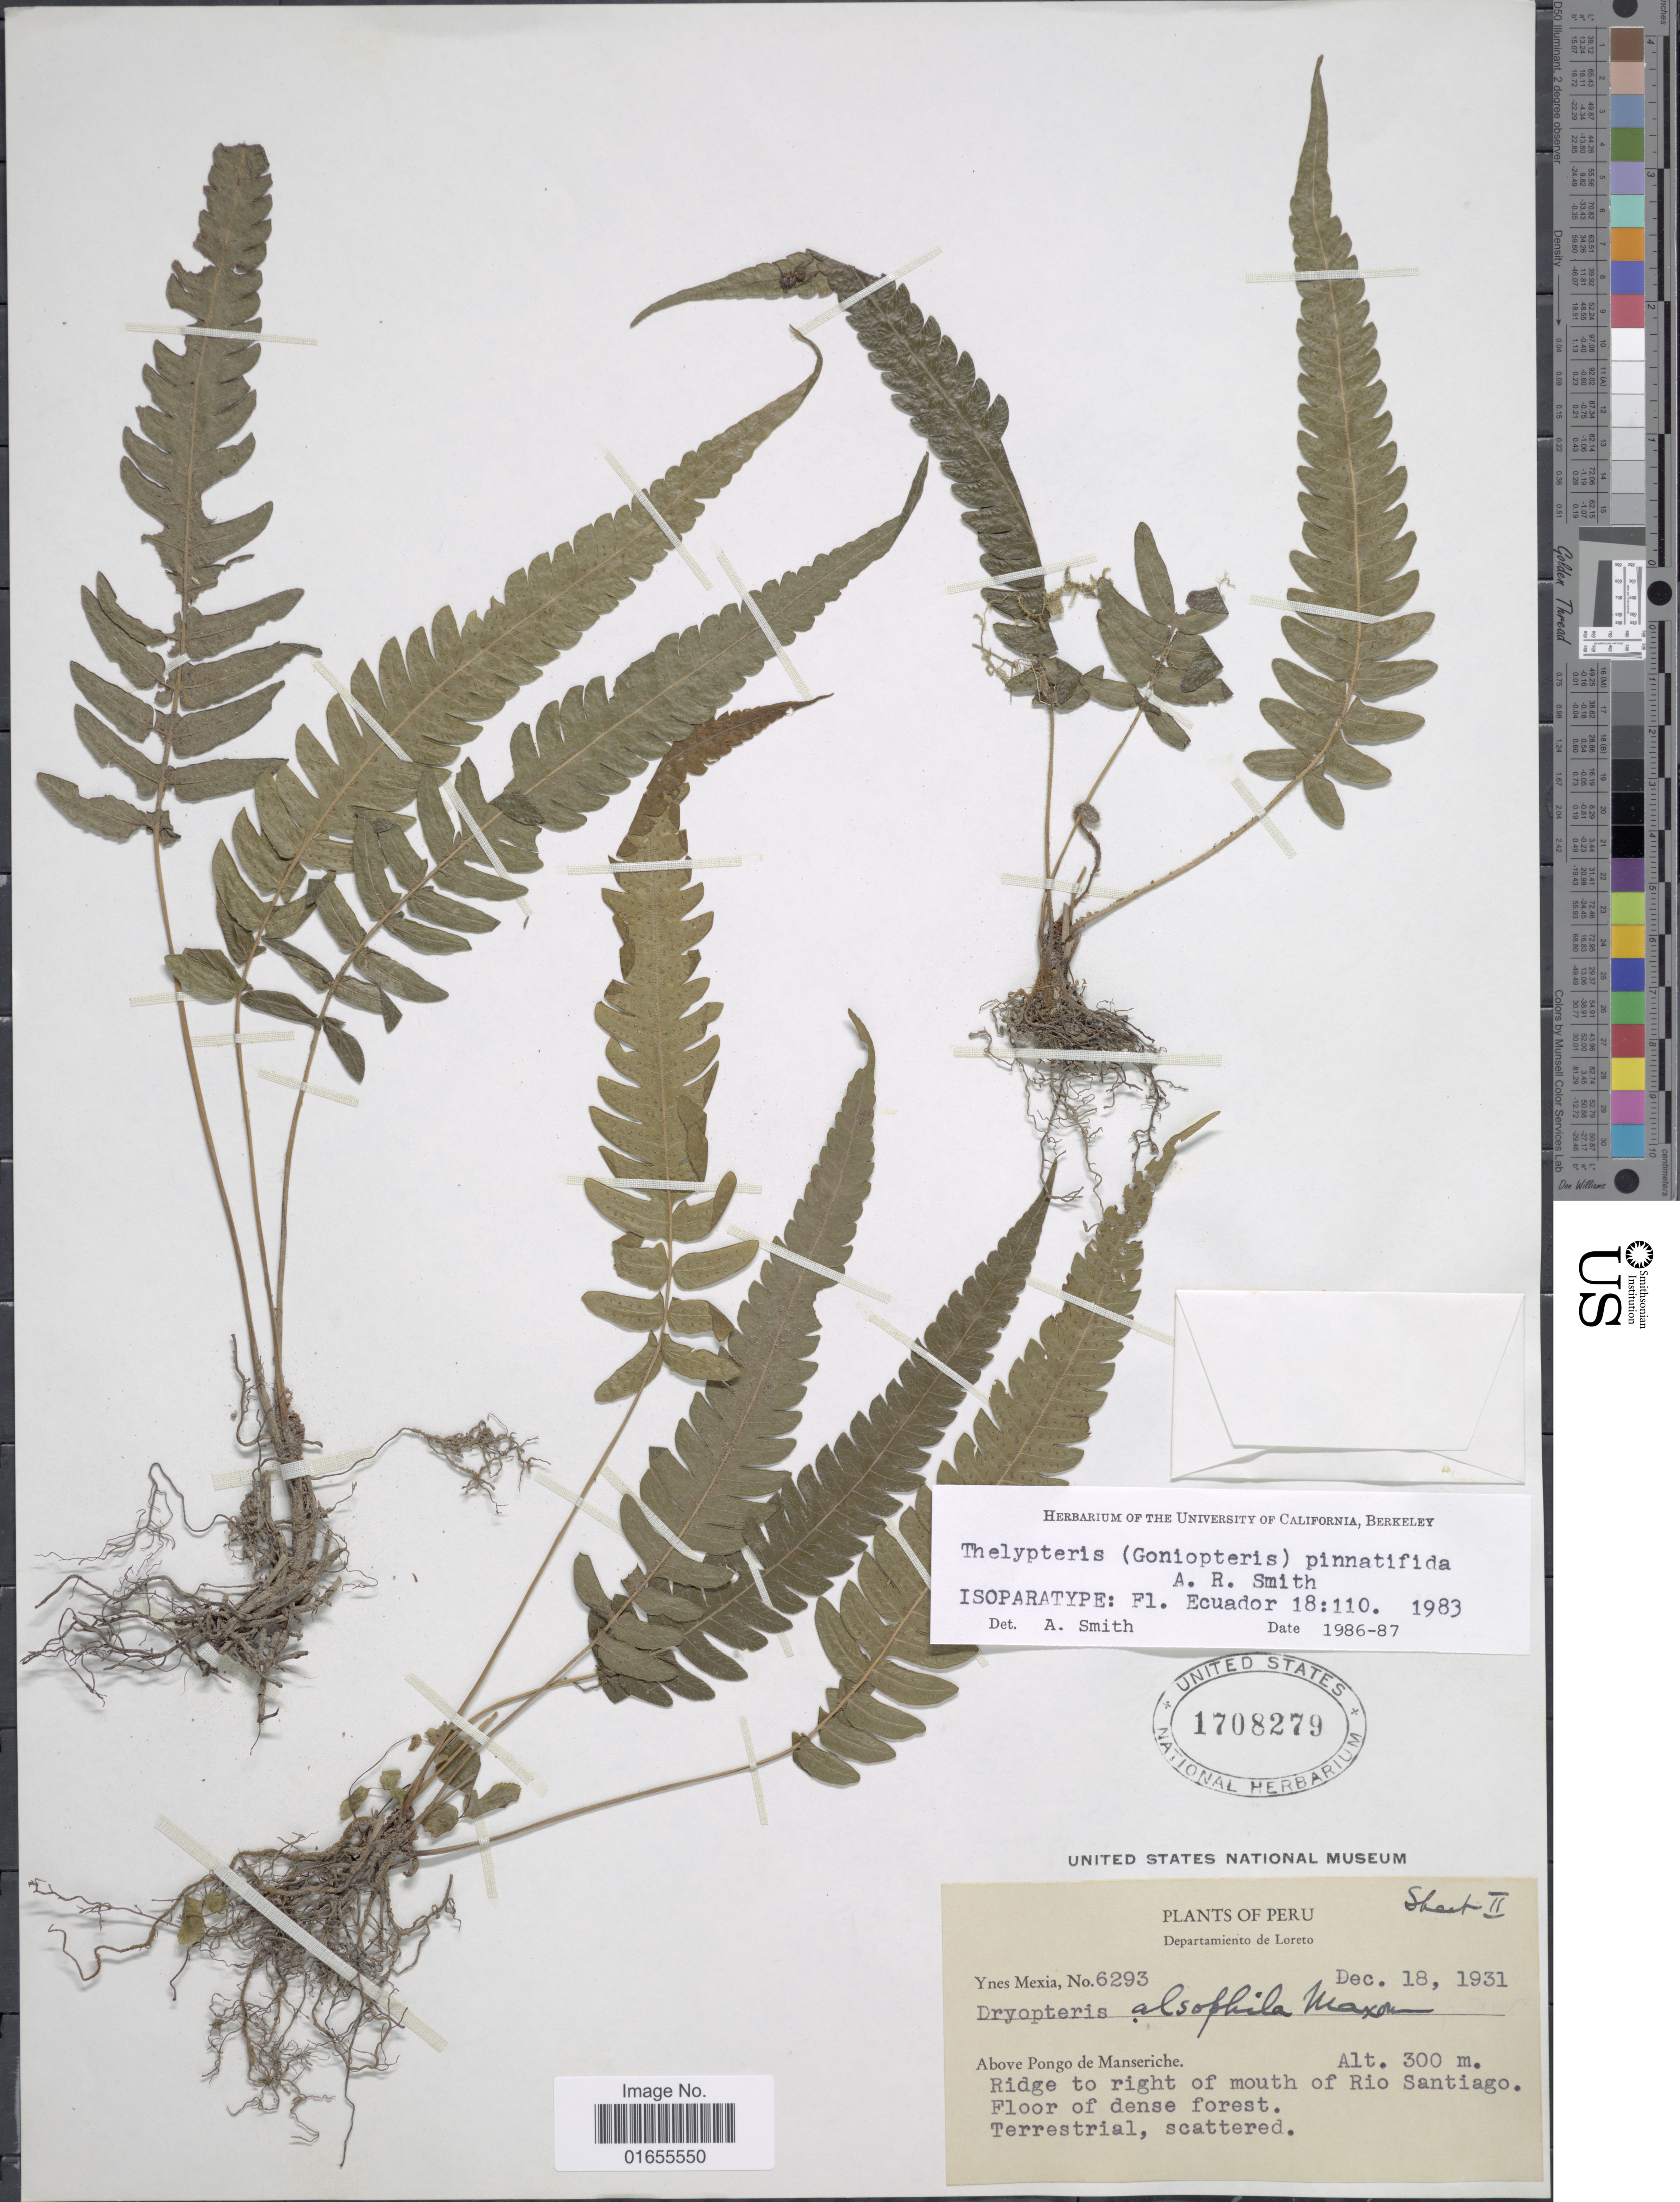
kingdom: Plantae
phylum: Tracheophyta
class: Polypodiopsida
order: Polypodiales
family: Thelypteridaceae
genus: Goniopteris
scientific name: Goniopteris pinnatifida (A.R. Sm.) comb. nov., ined 2015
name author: (A.R. Sm.)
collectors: Y. Mexia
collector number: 6293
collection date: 1931-12-18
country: Peru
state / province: Loreto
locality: Above Pongo de Manseriche, Ridge to right of mouth of Rio Santiago. Floor of dense forest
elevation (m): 300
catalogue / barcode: US 1708279